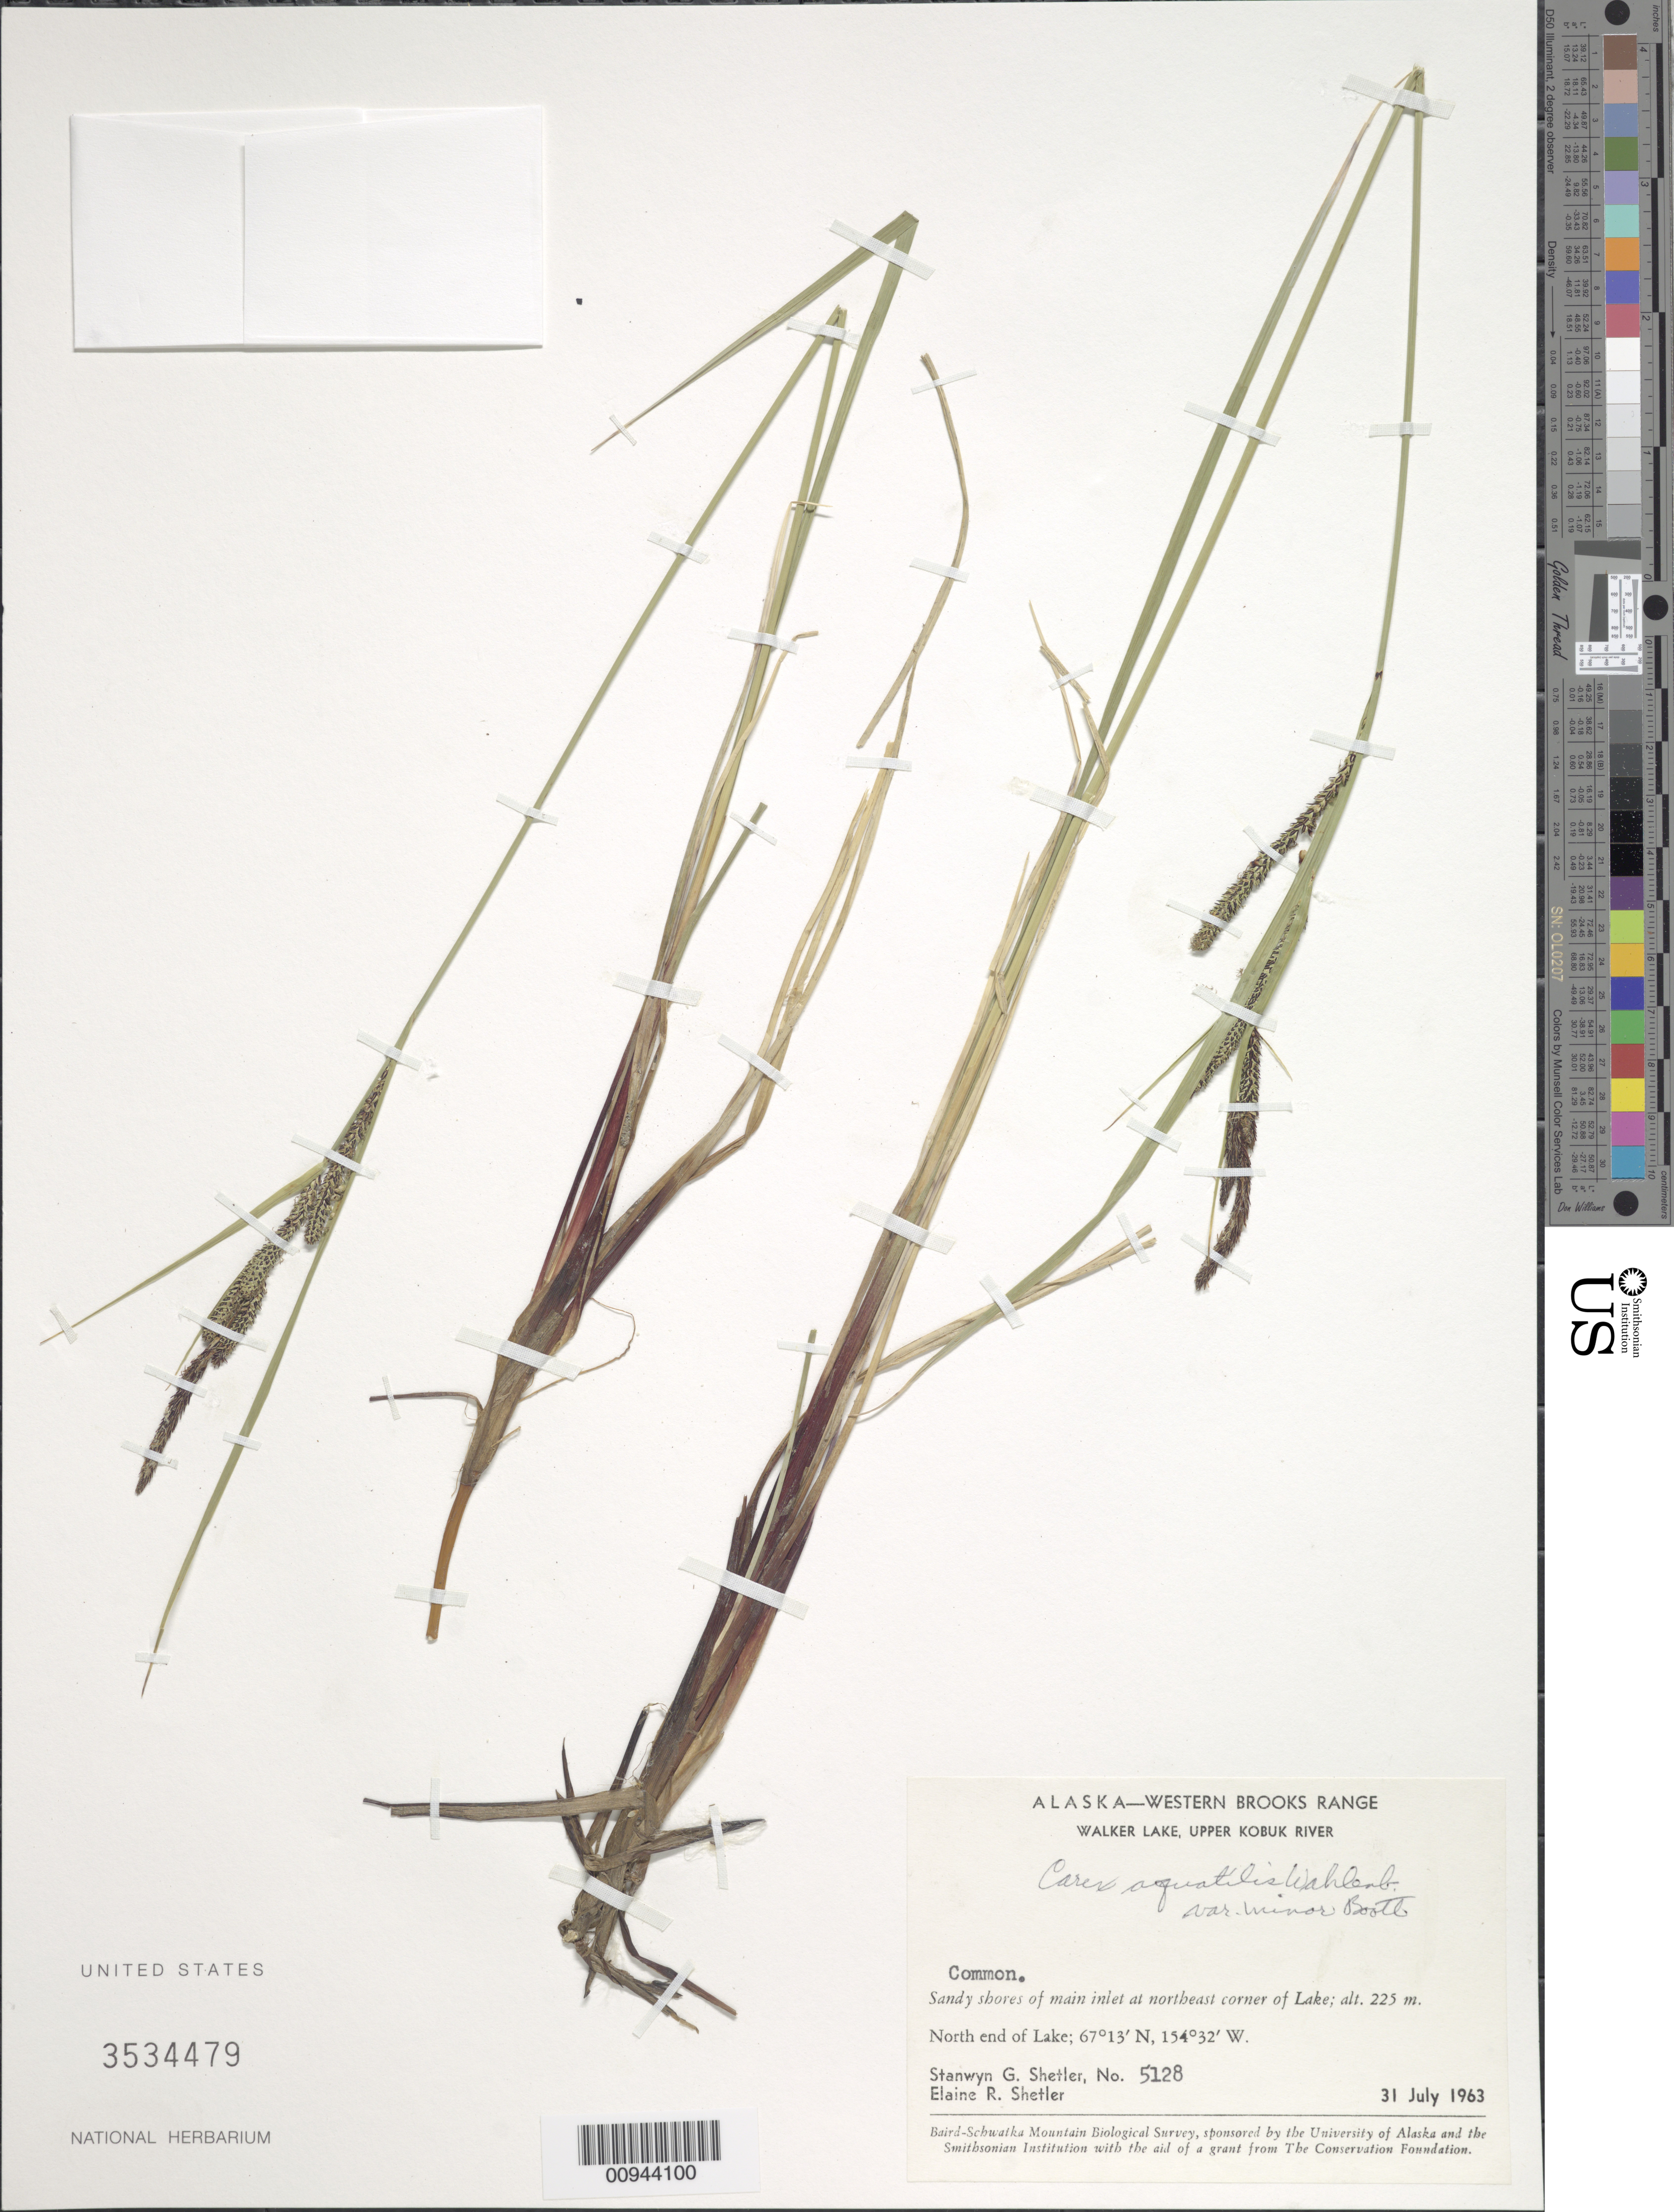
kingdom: Plantae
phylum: Tracheophyta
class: Liliopsida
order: Poales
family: Cyperaceae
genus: Carex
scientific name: Carex aquatilis var. minor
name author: Boott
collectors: S. Shetler & E. R. Shetler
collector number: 5128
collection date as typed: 31 Jul 1963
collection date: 1963-07-31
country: United States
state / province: Alaska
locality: North end of Walker Lake. Western Brooks Range, Upper Kobuk River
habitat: Sandy shores of main inlet at northeast corner of Lake.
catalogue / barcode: US 3534479